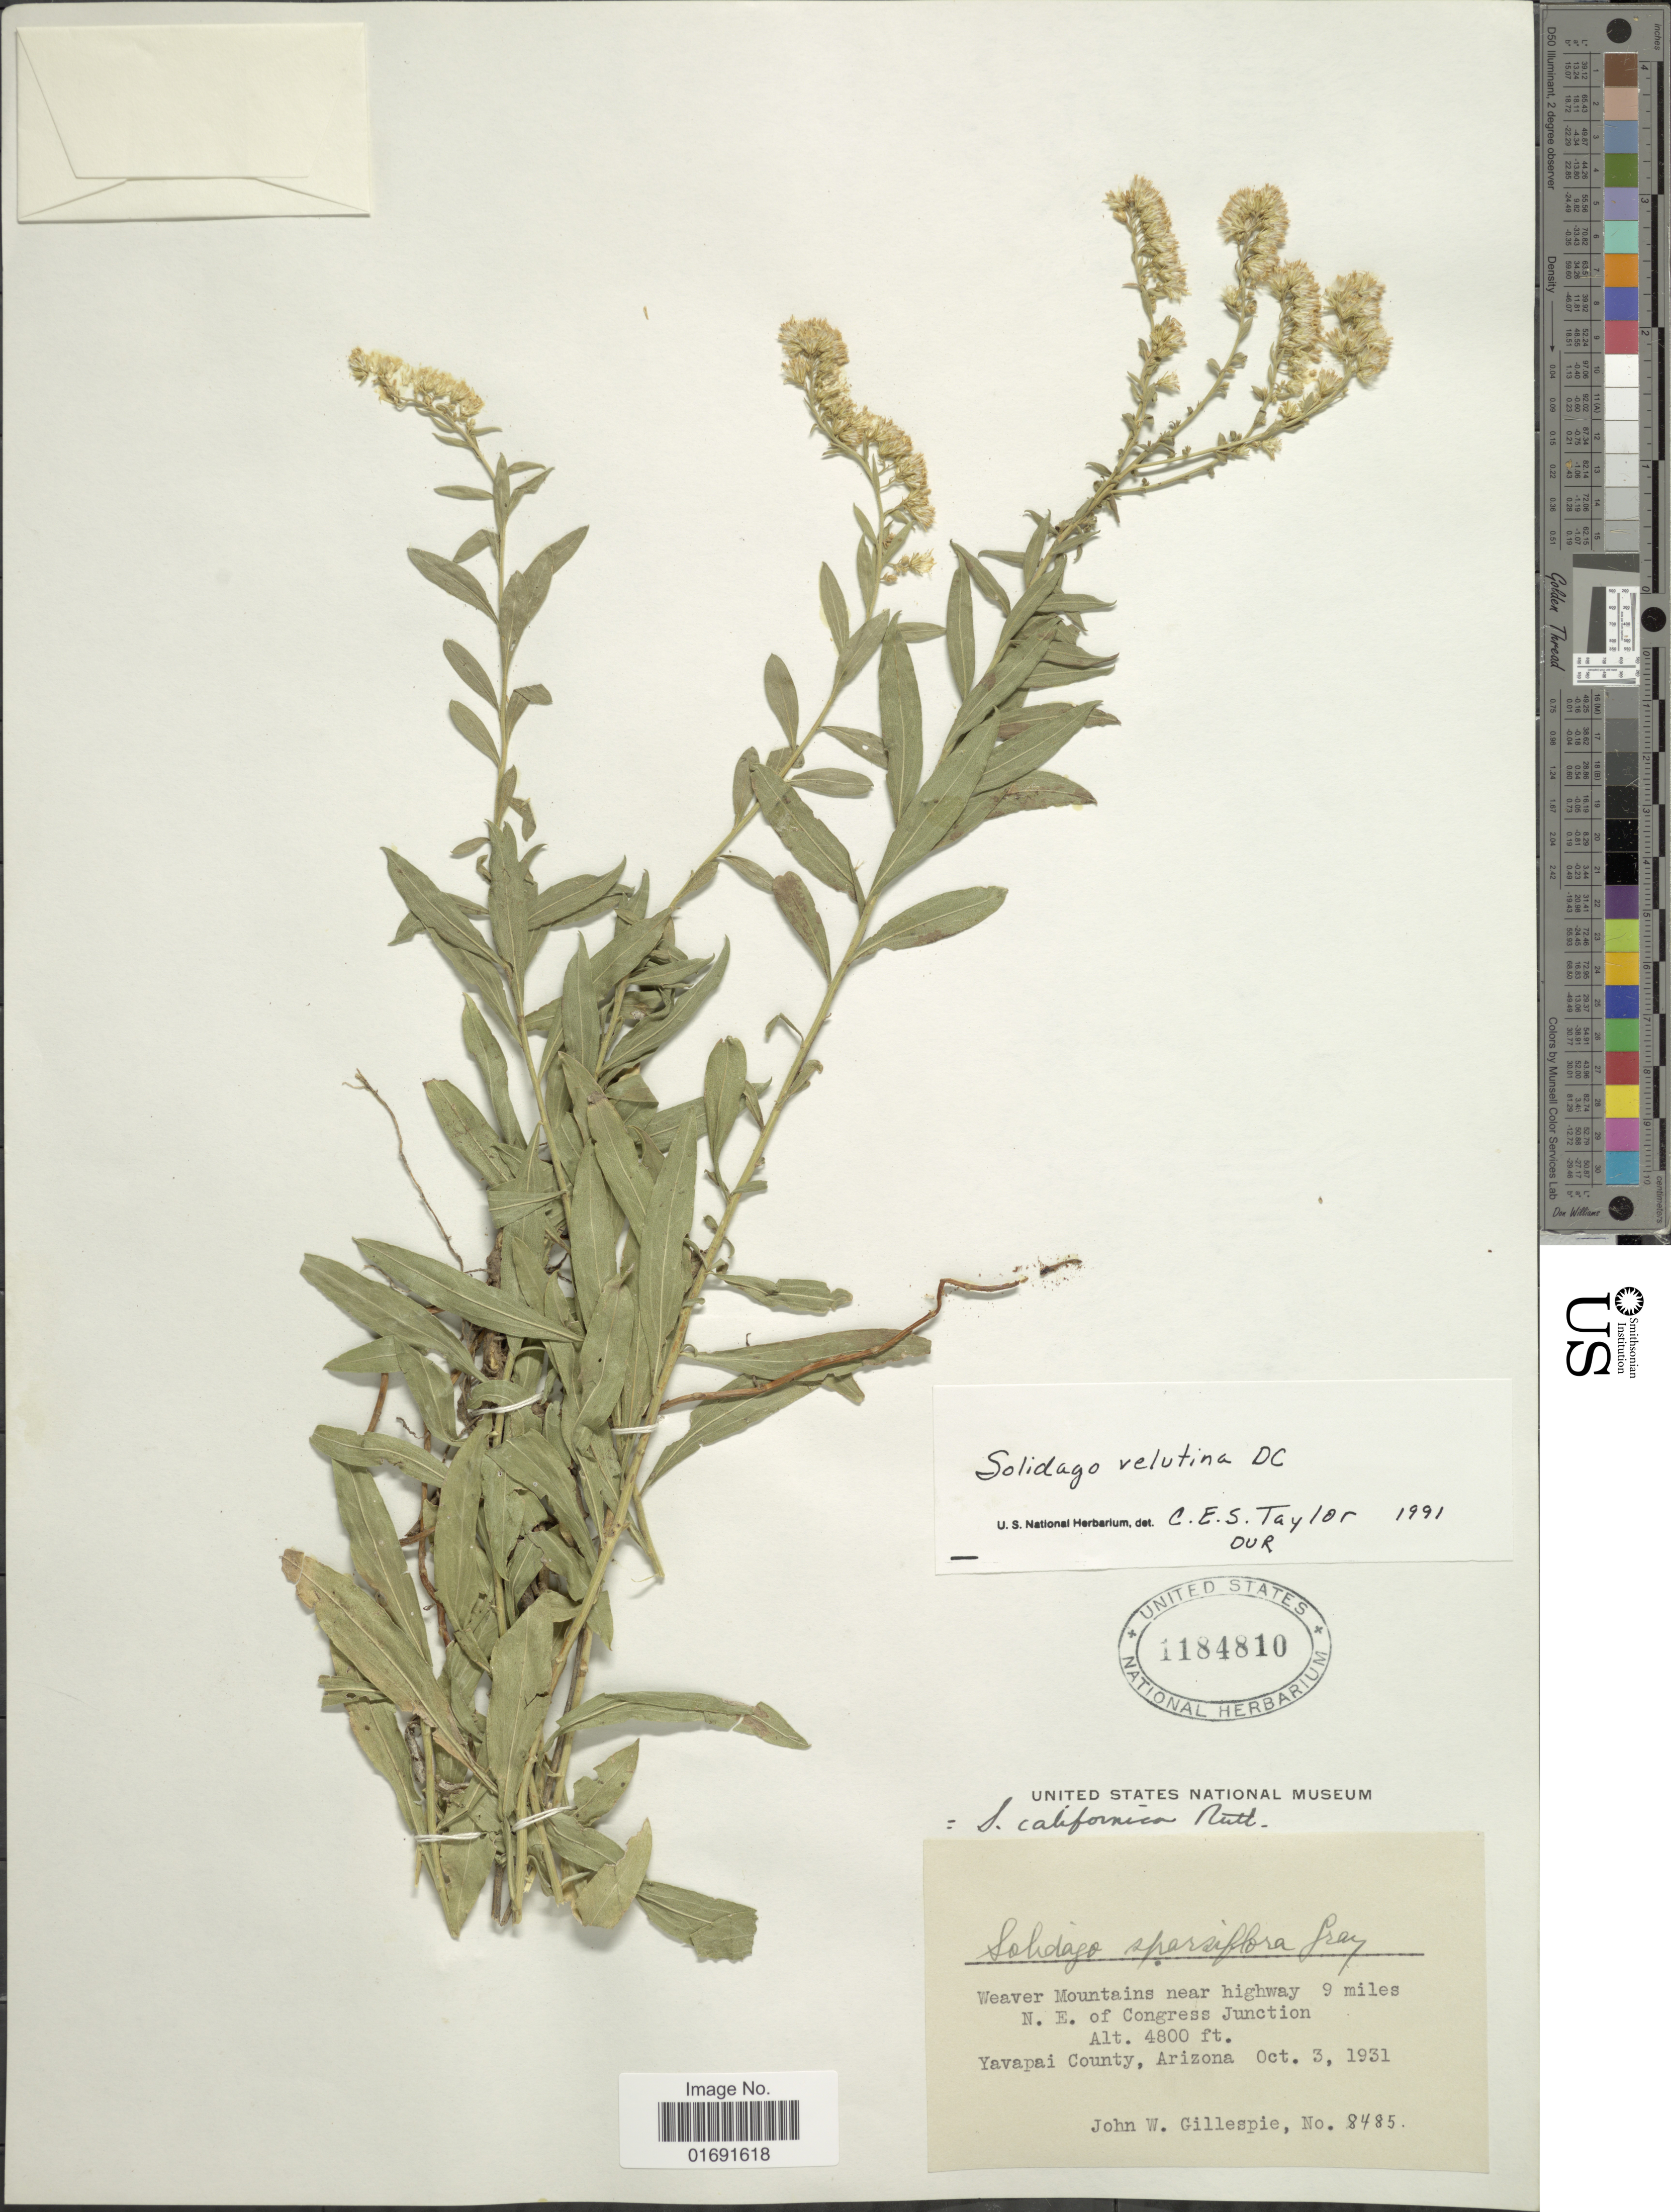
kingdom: Plantae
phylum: Tracheophyta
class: Magnoliopsida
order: Asterales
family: Asteraceae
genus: Solidago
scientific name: Solidago velutina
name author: DC.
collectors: J. W. Gillespie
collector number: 8485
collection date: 1931-10-03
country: United States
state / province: Arizona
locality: Weaver Mountains near highway 9 miles N. E. of Congress Junction, Yavapai County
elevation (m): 1463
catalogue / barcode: US 1184810